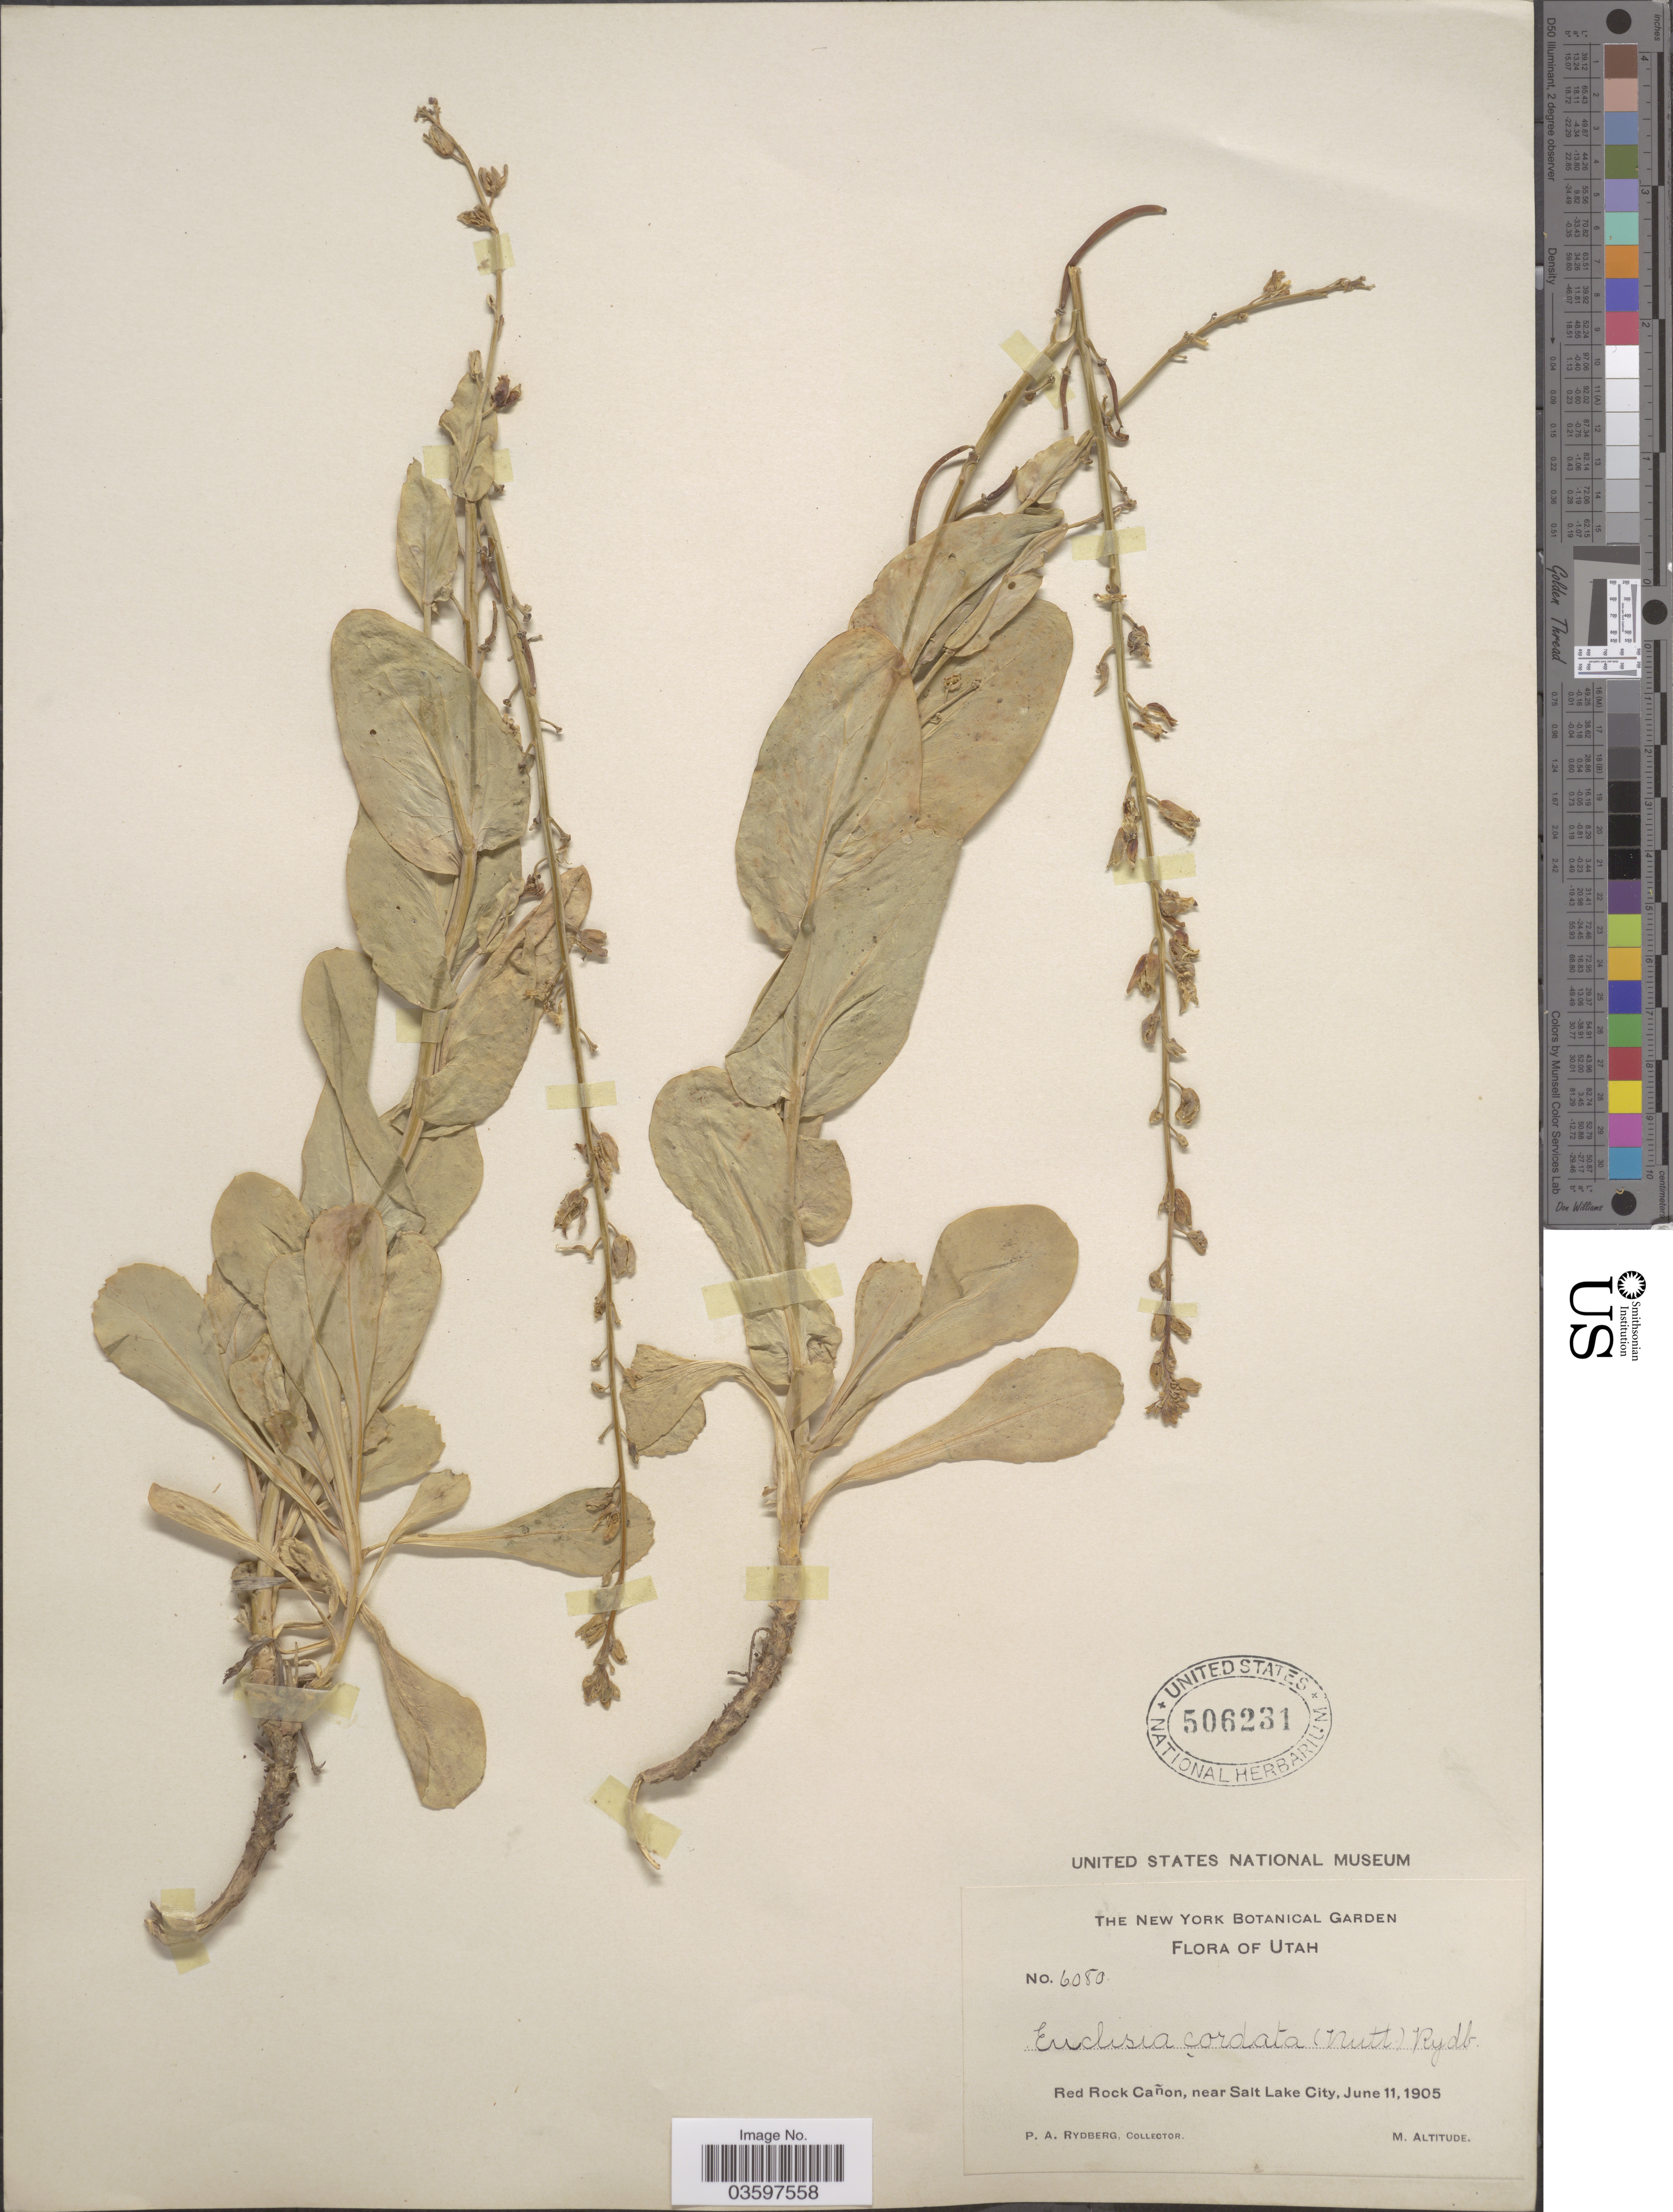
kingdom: Plantae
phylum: Tracheophyta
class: Magnoliopsida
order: Brassicales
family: Brassicaceae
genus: Streptanthus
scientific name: Streptanthus cordatus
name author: Nutt. ex Torr. & A. Gray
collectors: P. A. Rydberg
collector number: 6080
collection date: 1905-06-11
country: United States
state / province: Utah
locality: Red Rock Cañon, near Salt Lake City.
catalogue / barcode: US 506231